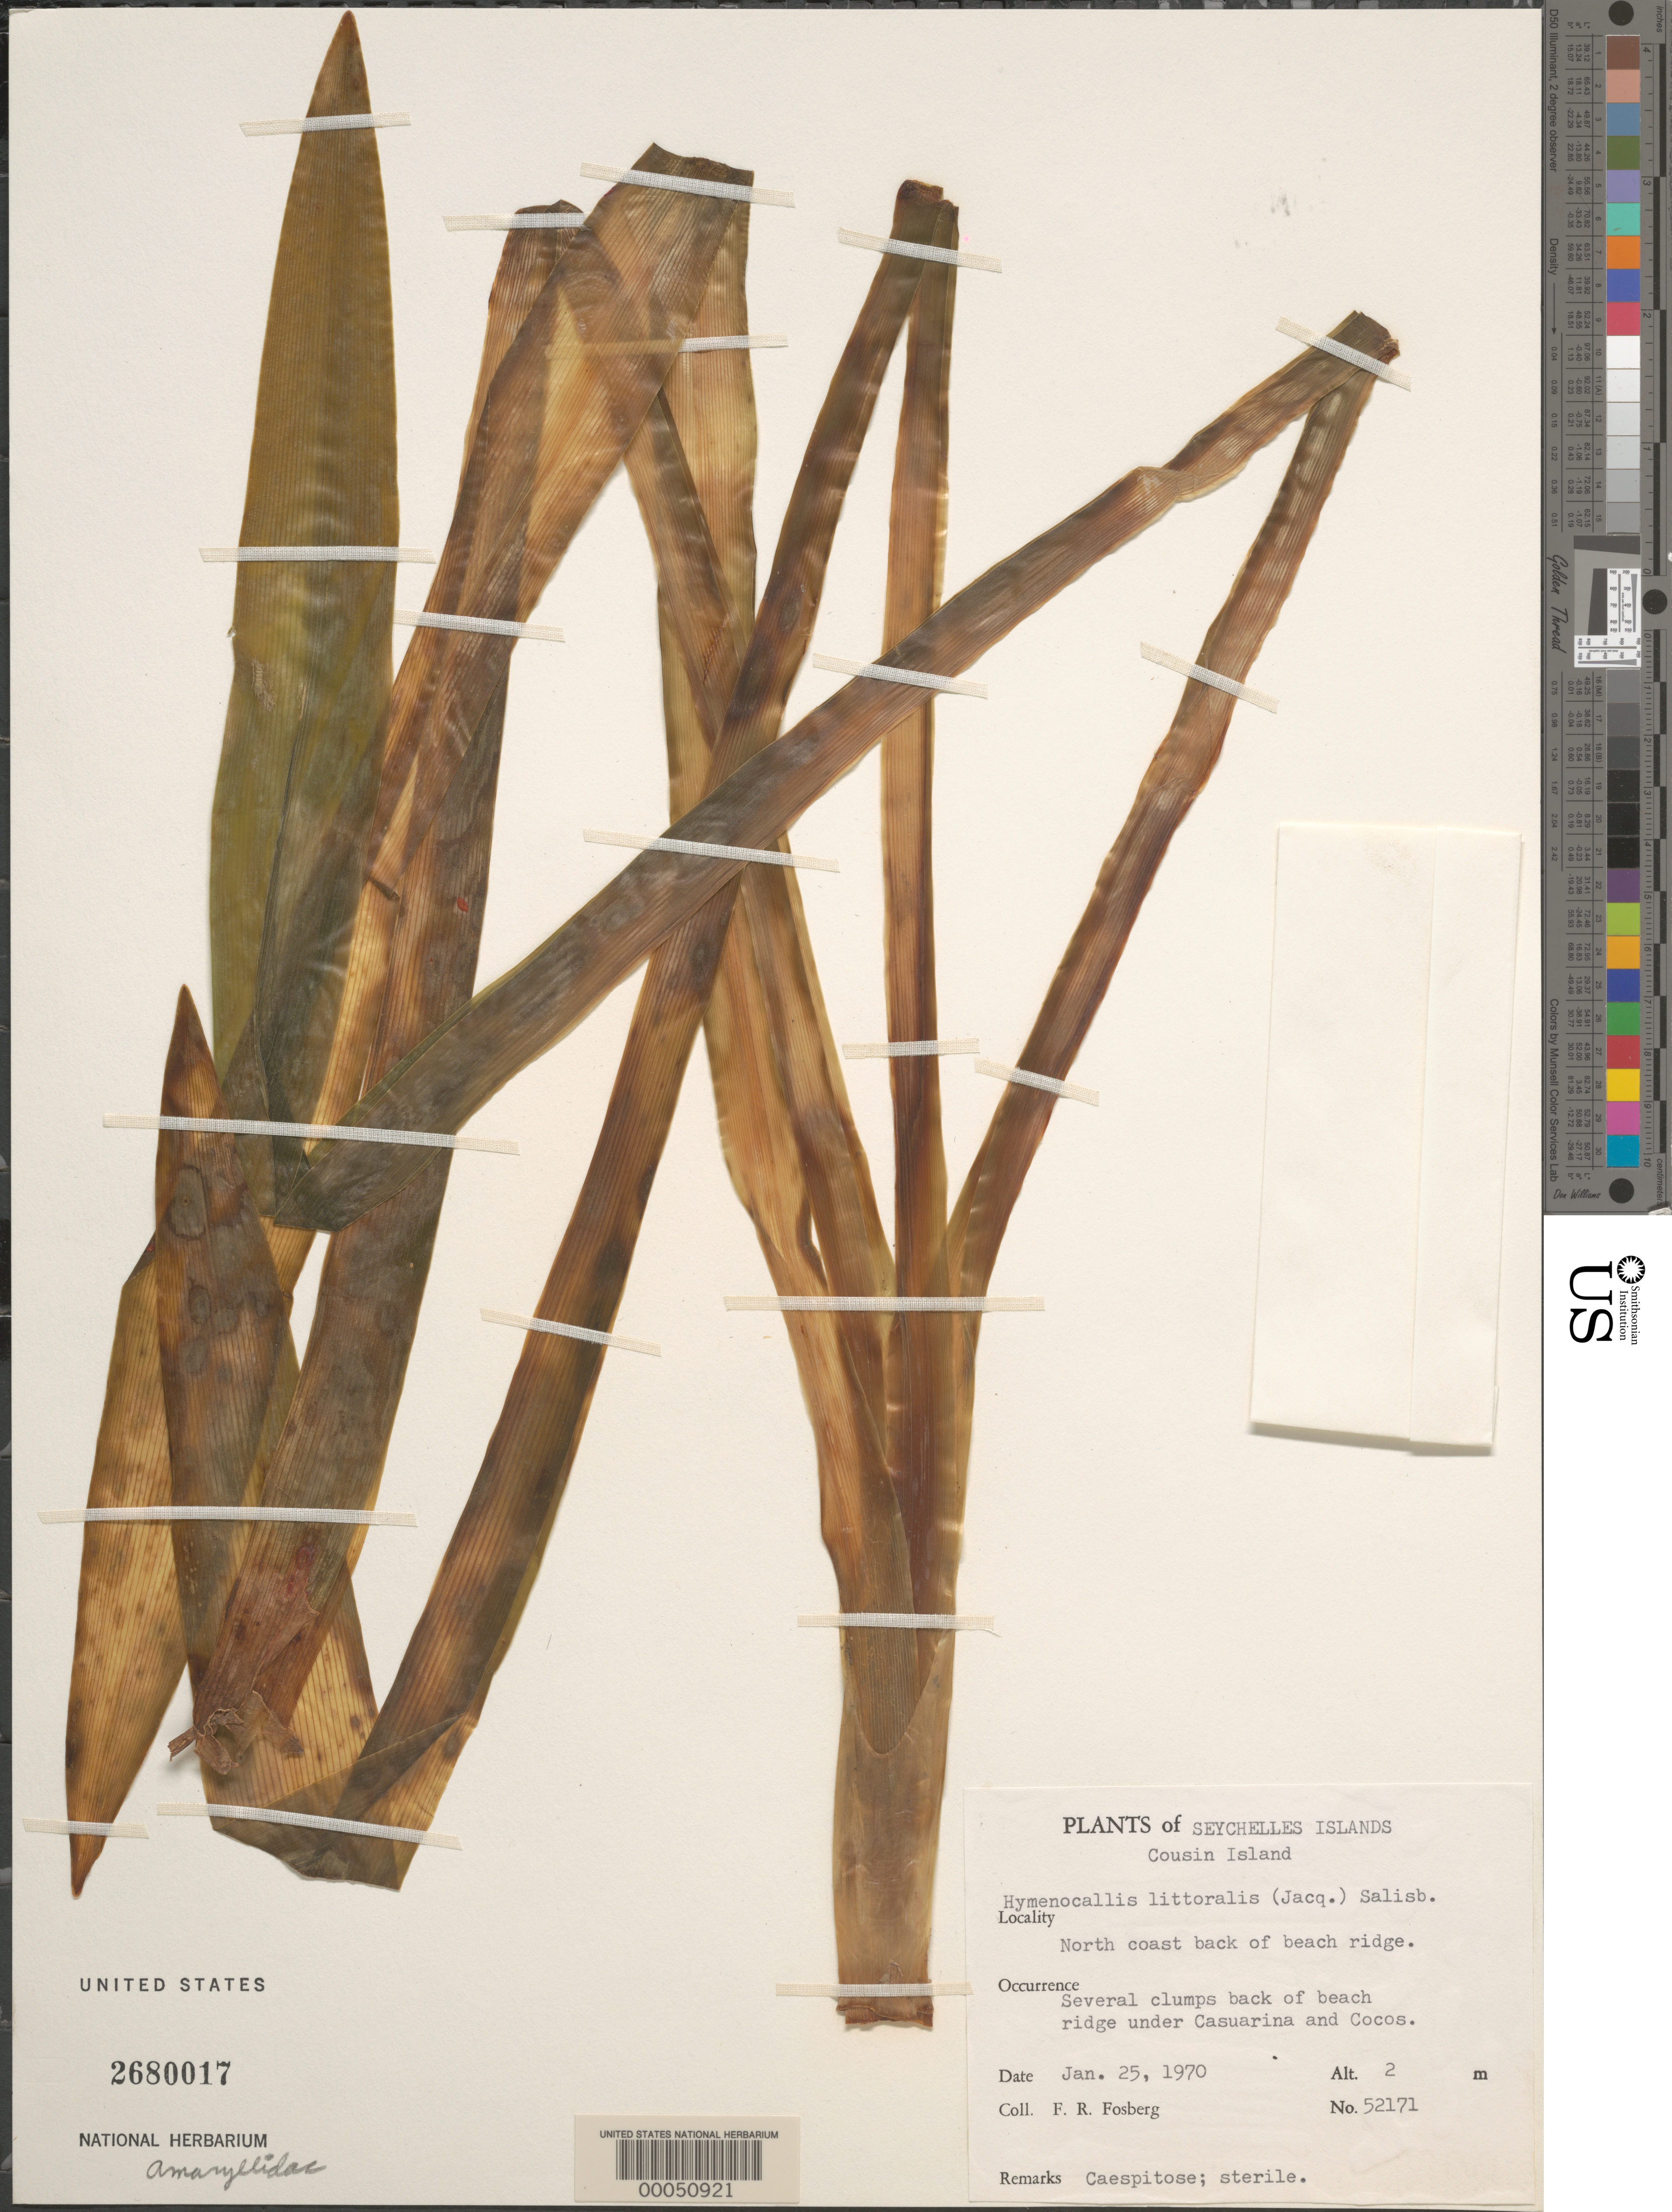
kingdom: Plantae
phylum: Tracheophyta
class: Liliopsida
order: Asparagales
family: Amaryllidaceae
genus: Hymenocallis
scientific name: Hymenocallis littoralis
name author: (Jacq.) Salisb.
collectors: F. R. Fosberg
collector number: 52171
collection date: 1970-01-25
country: Seychelles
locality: Seychelles Islands. Cousin Island. North coast back of beach ridge. Several clumps back of beach ridge under Casuarina and Cocos.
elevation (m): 2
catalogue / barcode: US 2680017